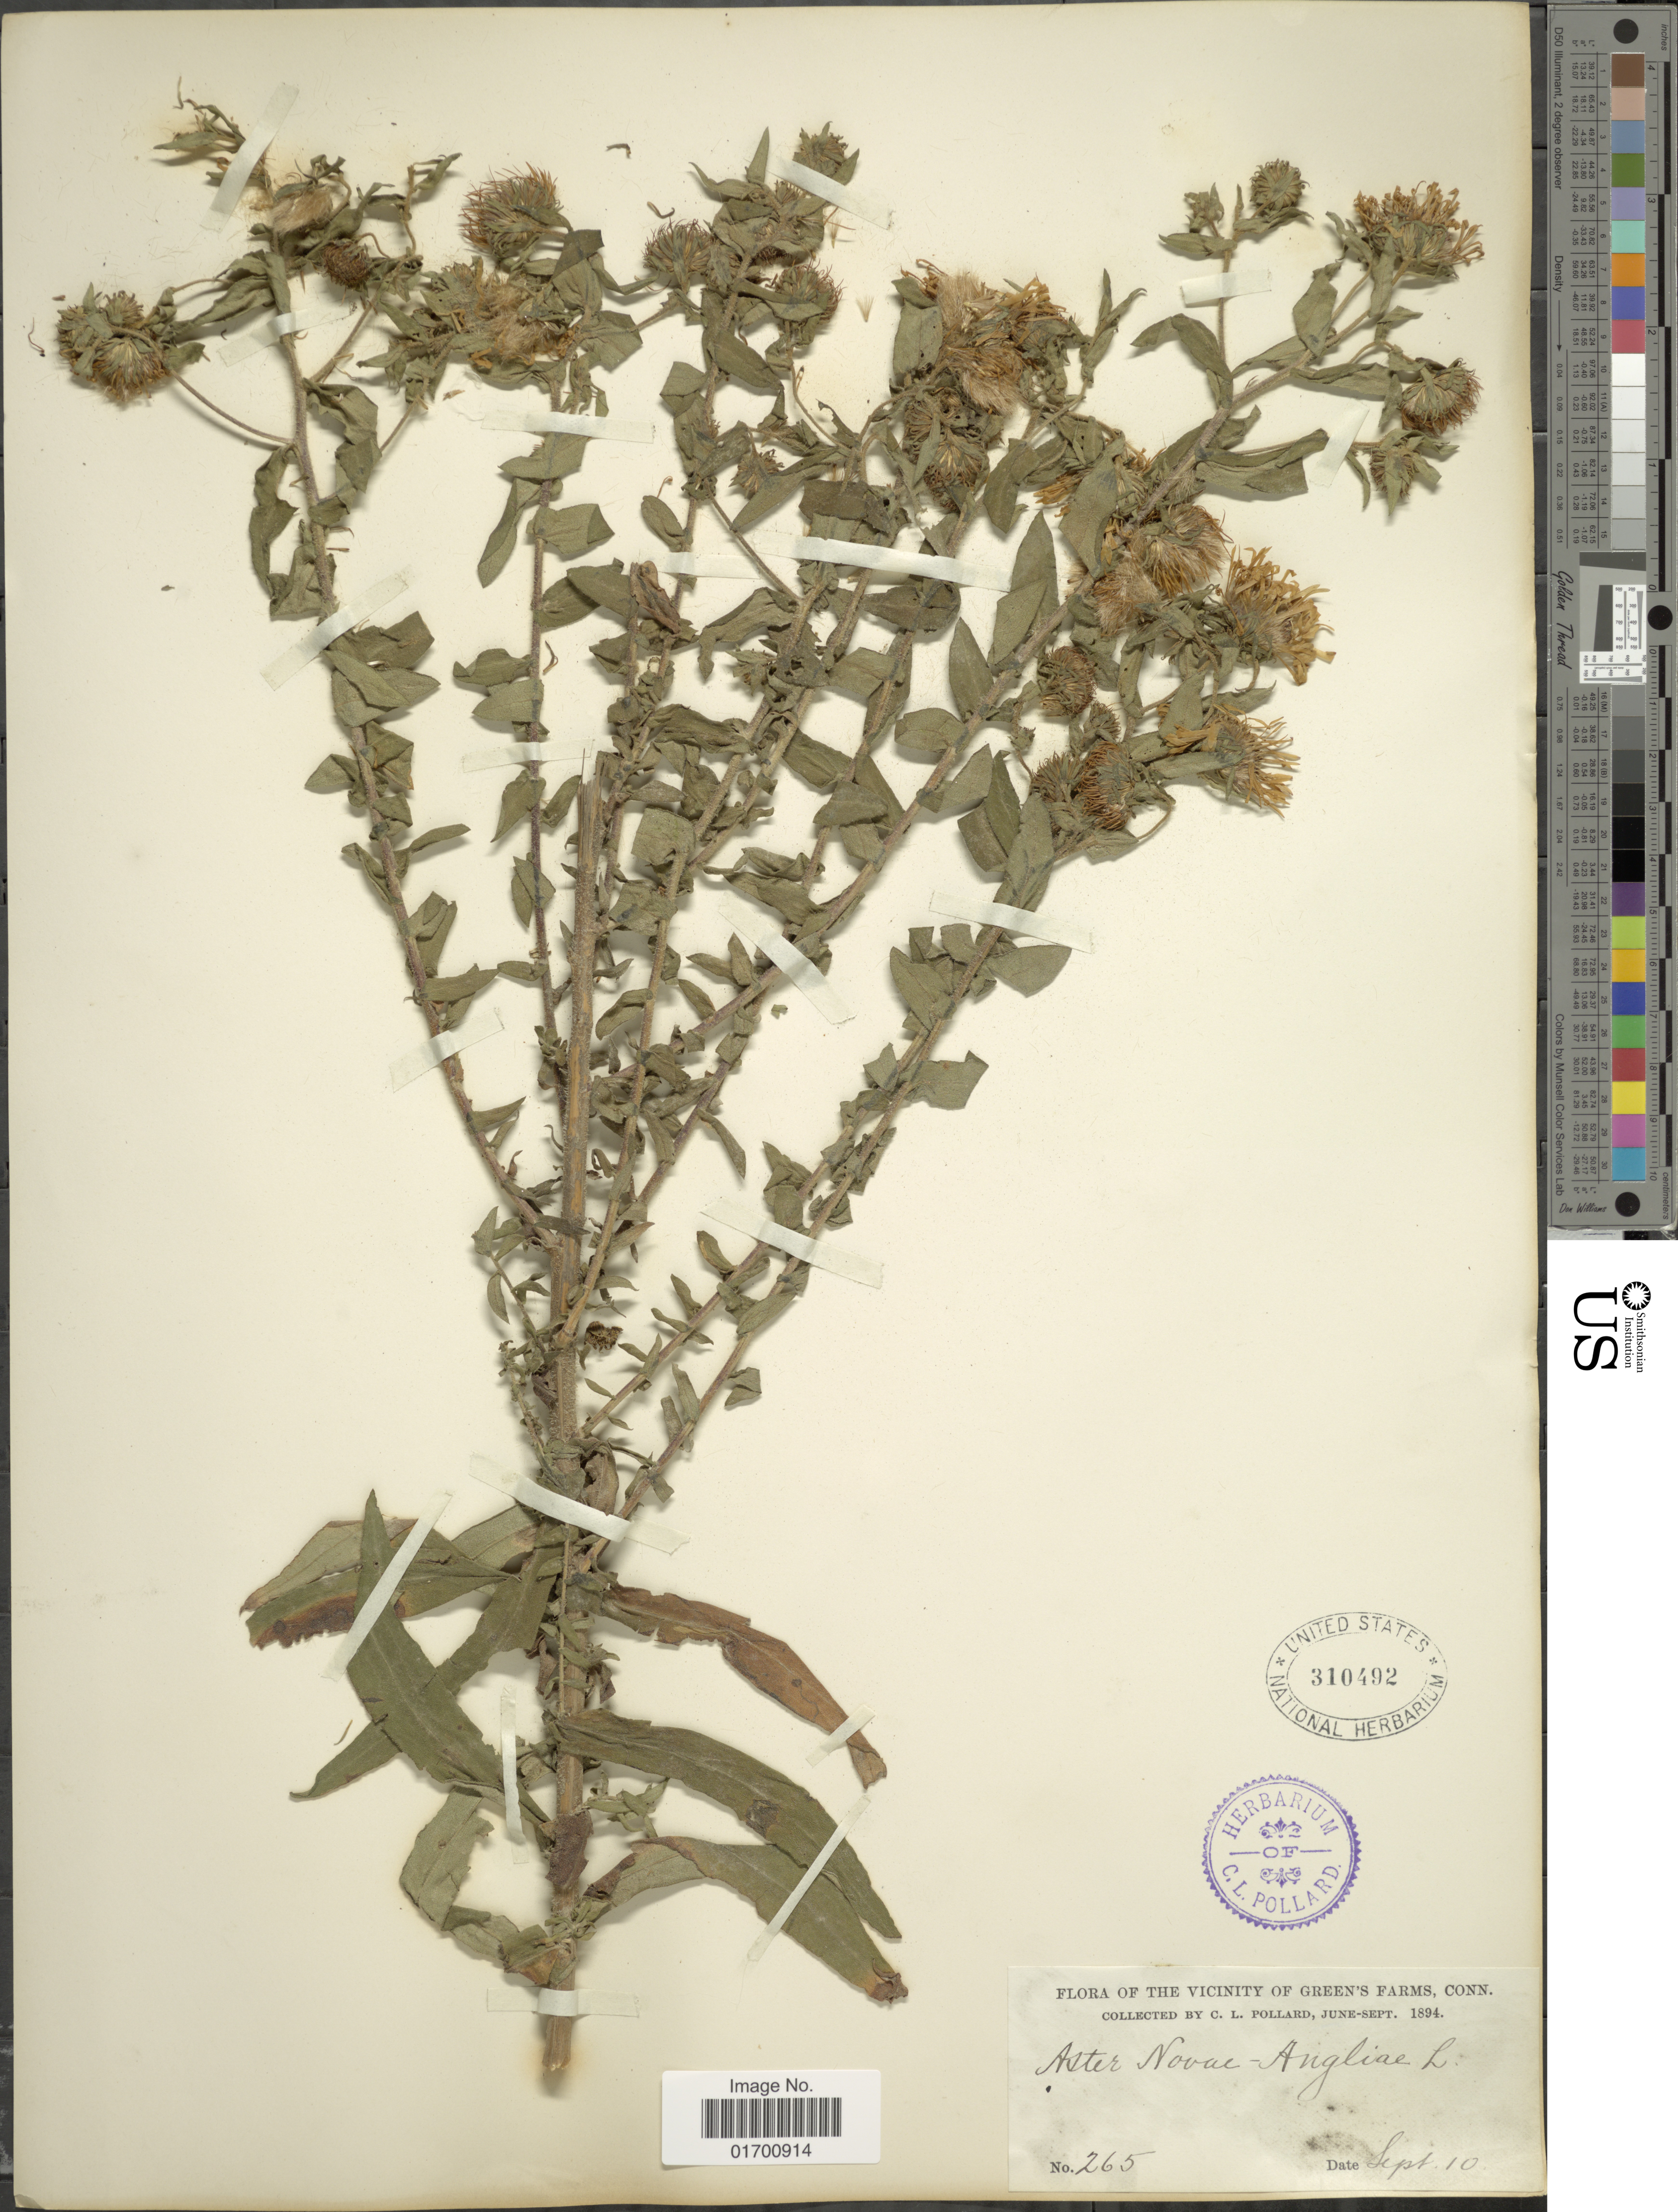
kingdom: Plantae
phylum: Tracheophyta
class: Magnoliopsida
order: Asterales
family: Asteraceae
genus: Symphyotrichum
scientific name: Symphyotrichum novae-angliae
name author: (L.) G.L. Nesom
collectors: C. L. Pollard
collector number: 265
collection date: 1894-09-10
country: United States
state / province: Connecticut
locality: Vicinity of Green's Farm, Conn.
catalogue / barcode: US 310492